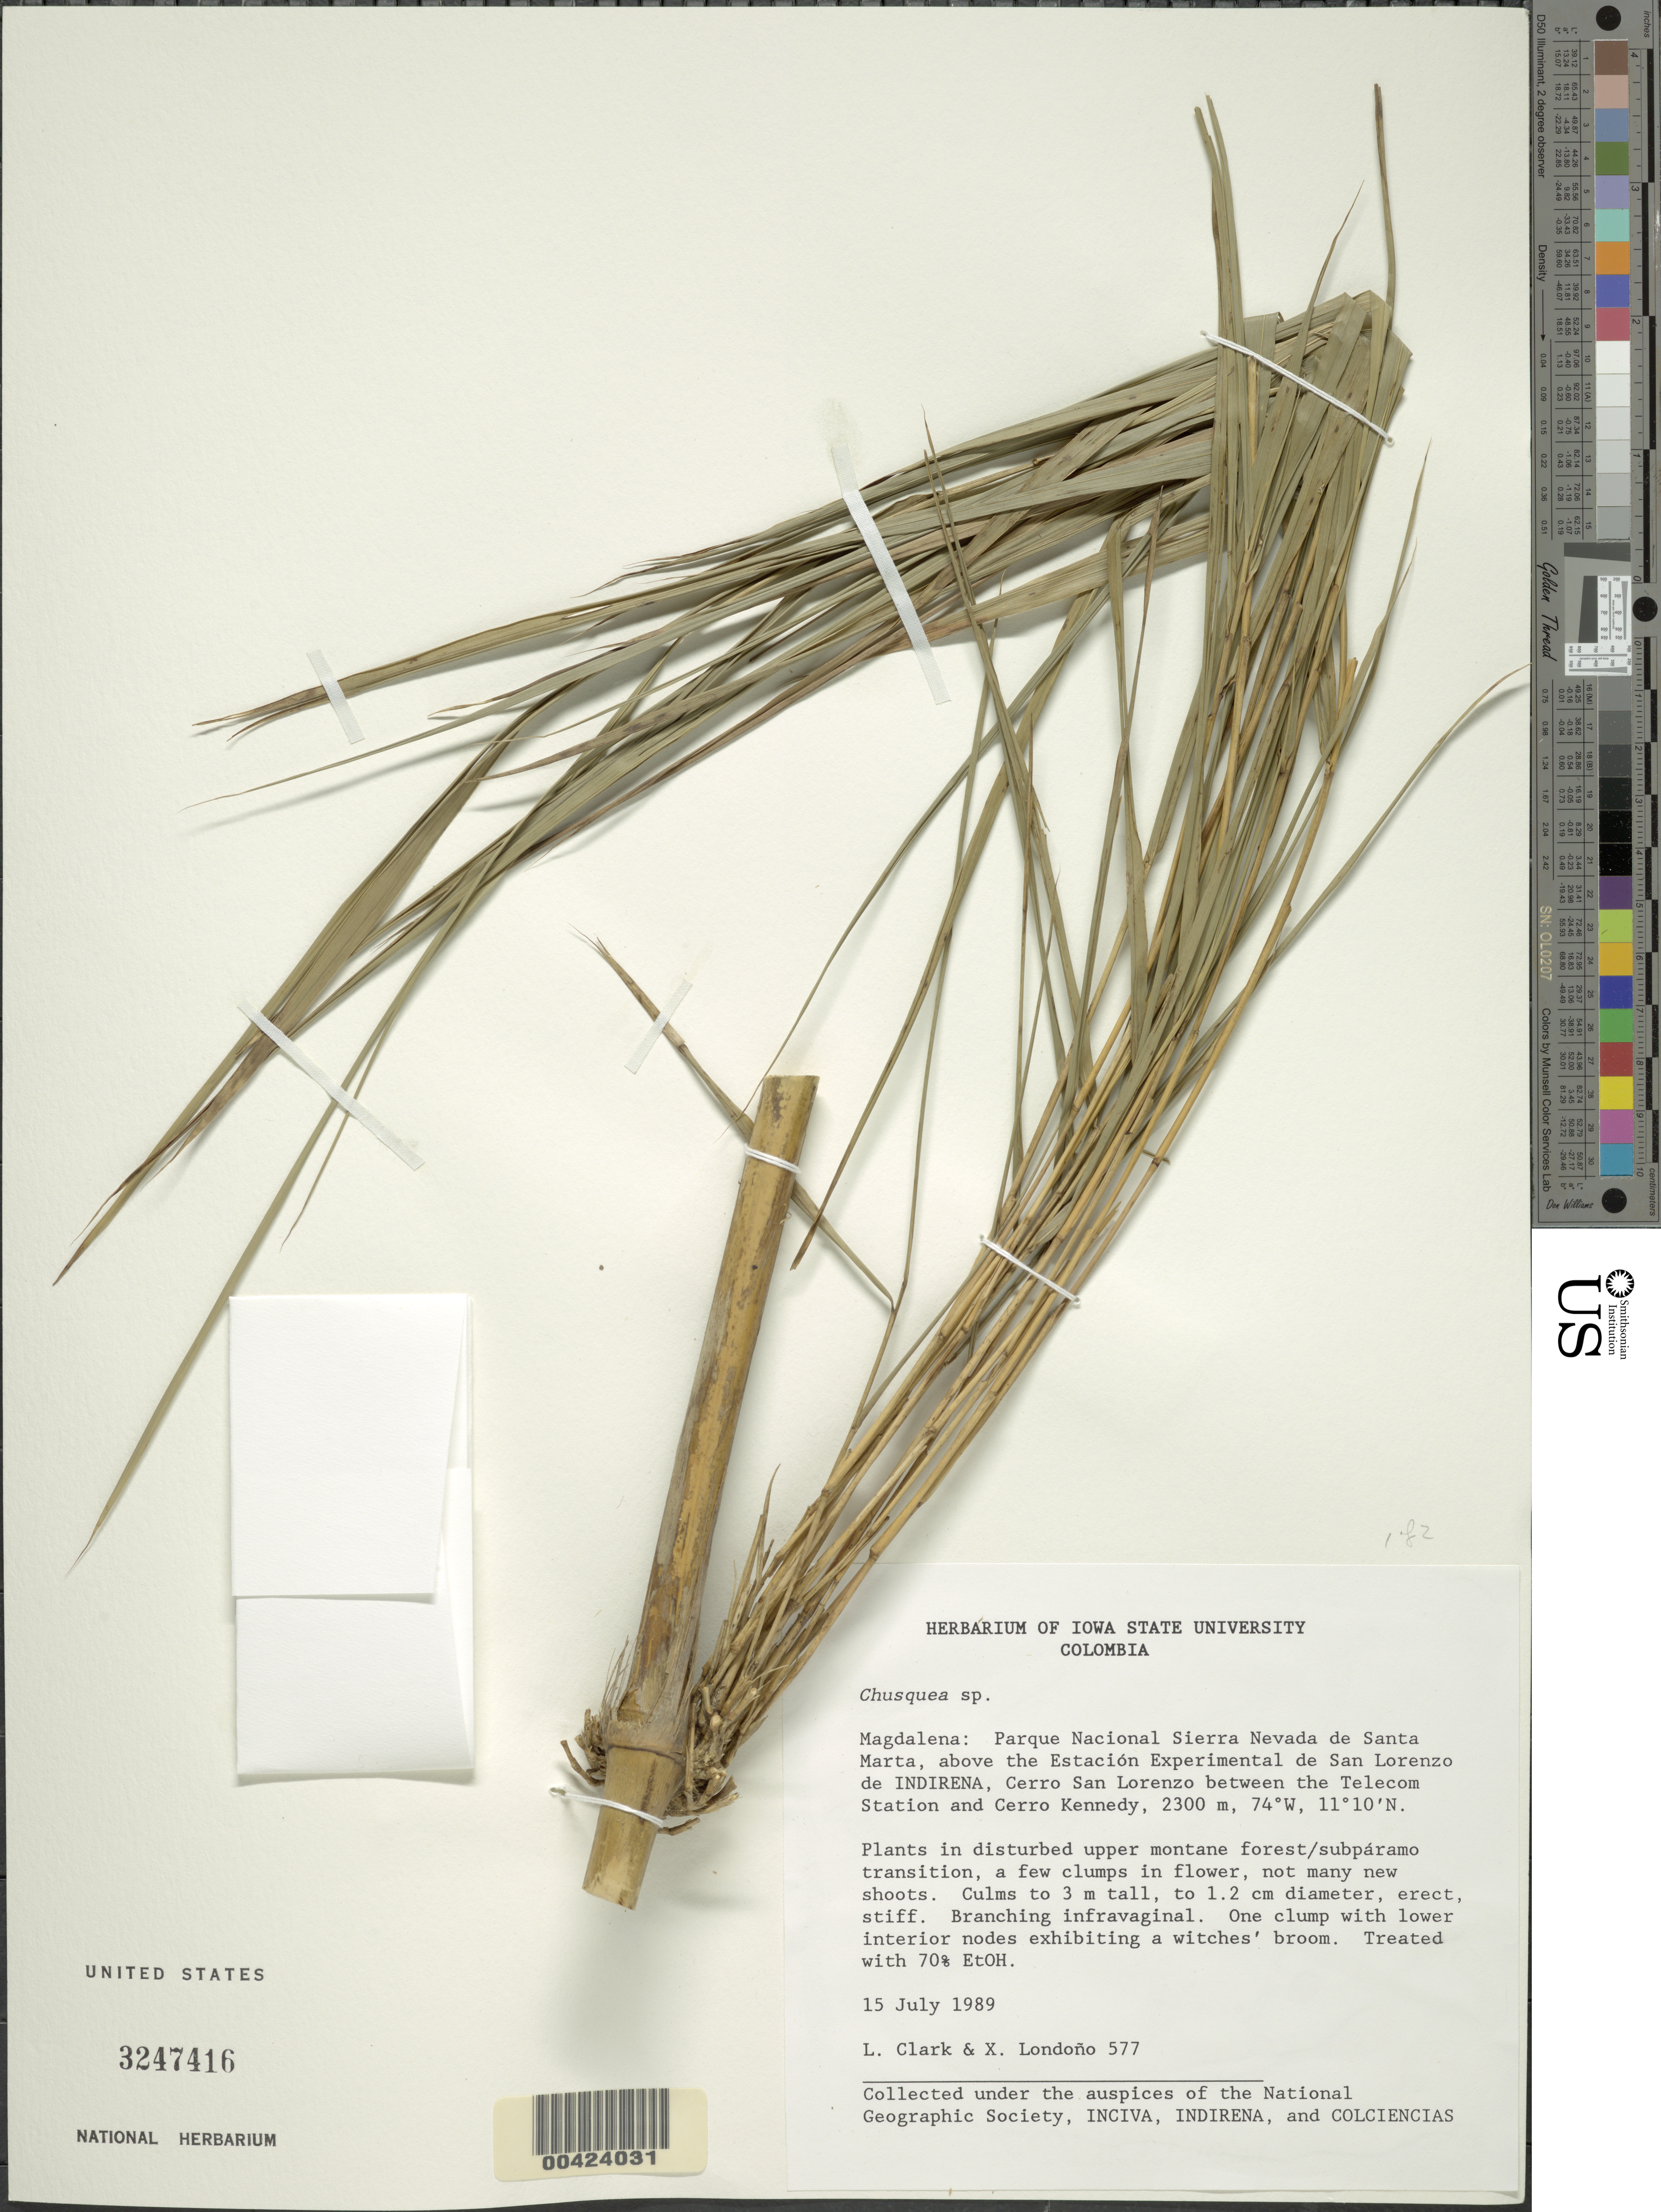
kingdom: Plantae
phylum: Tracheophyta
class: Liliopsida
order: Poales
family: Poaceae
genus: Chusquea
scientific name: Chusquea sp.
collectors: L. G. Clark & X. Londoño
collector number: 577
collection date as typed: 15 Jul 1989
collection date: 1989-07-15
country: Colombia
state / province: Magdalena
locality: Cerro de San Lorenzo; Parque Nacional de Sierra Nevada de Santa Marta, between the telecom station and Cerro kennedy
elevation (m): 2300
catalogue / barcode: US 3247416